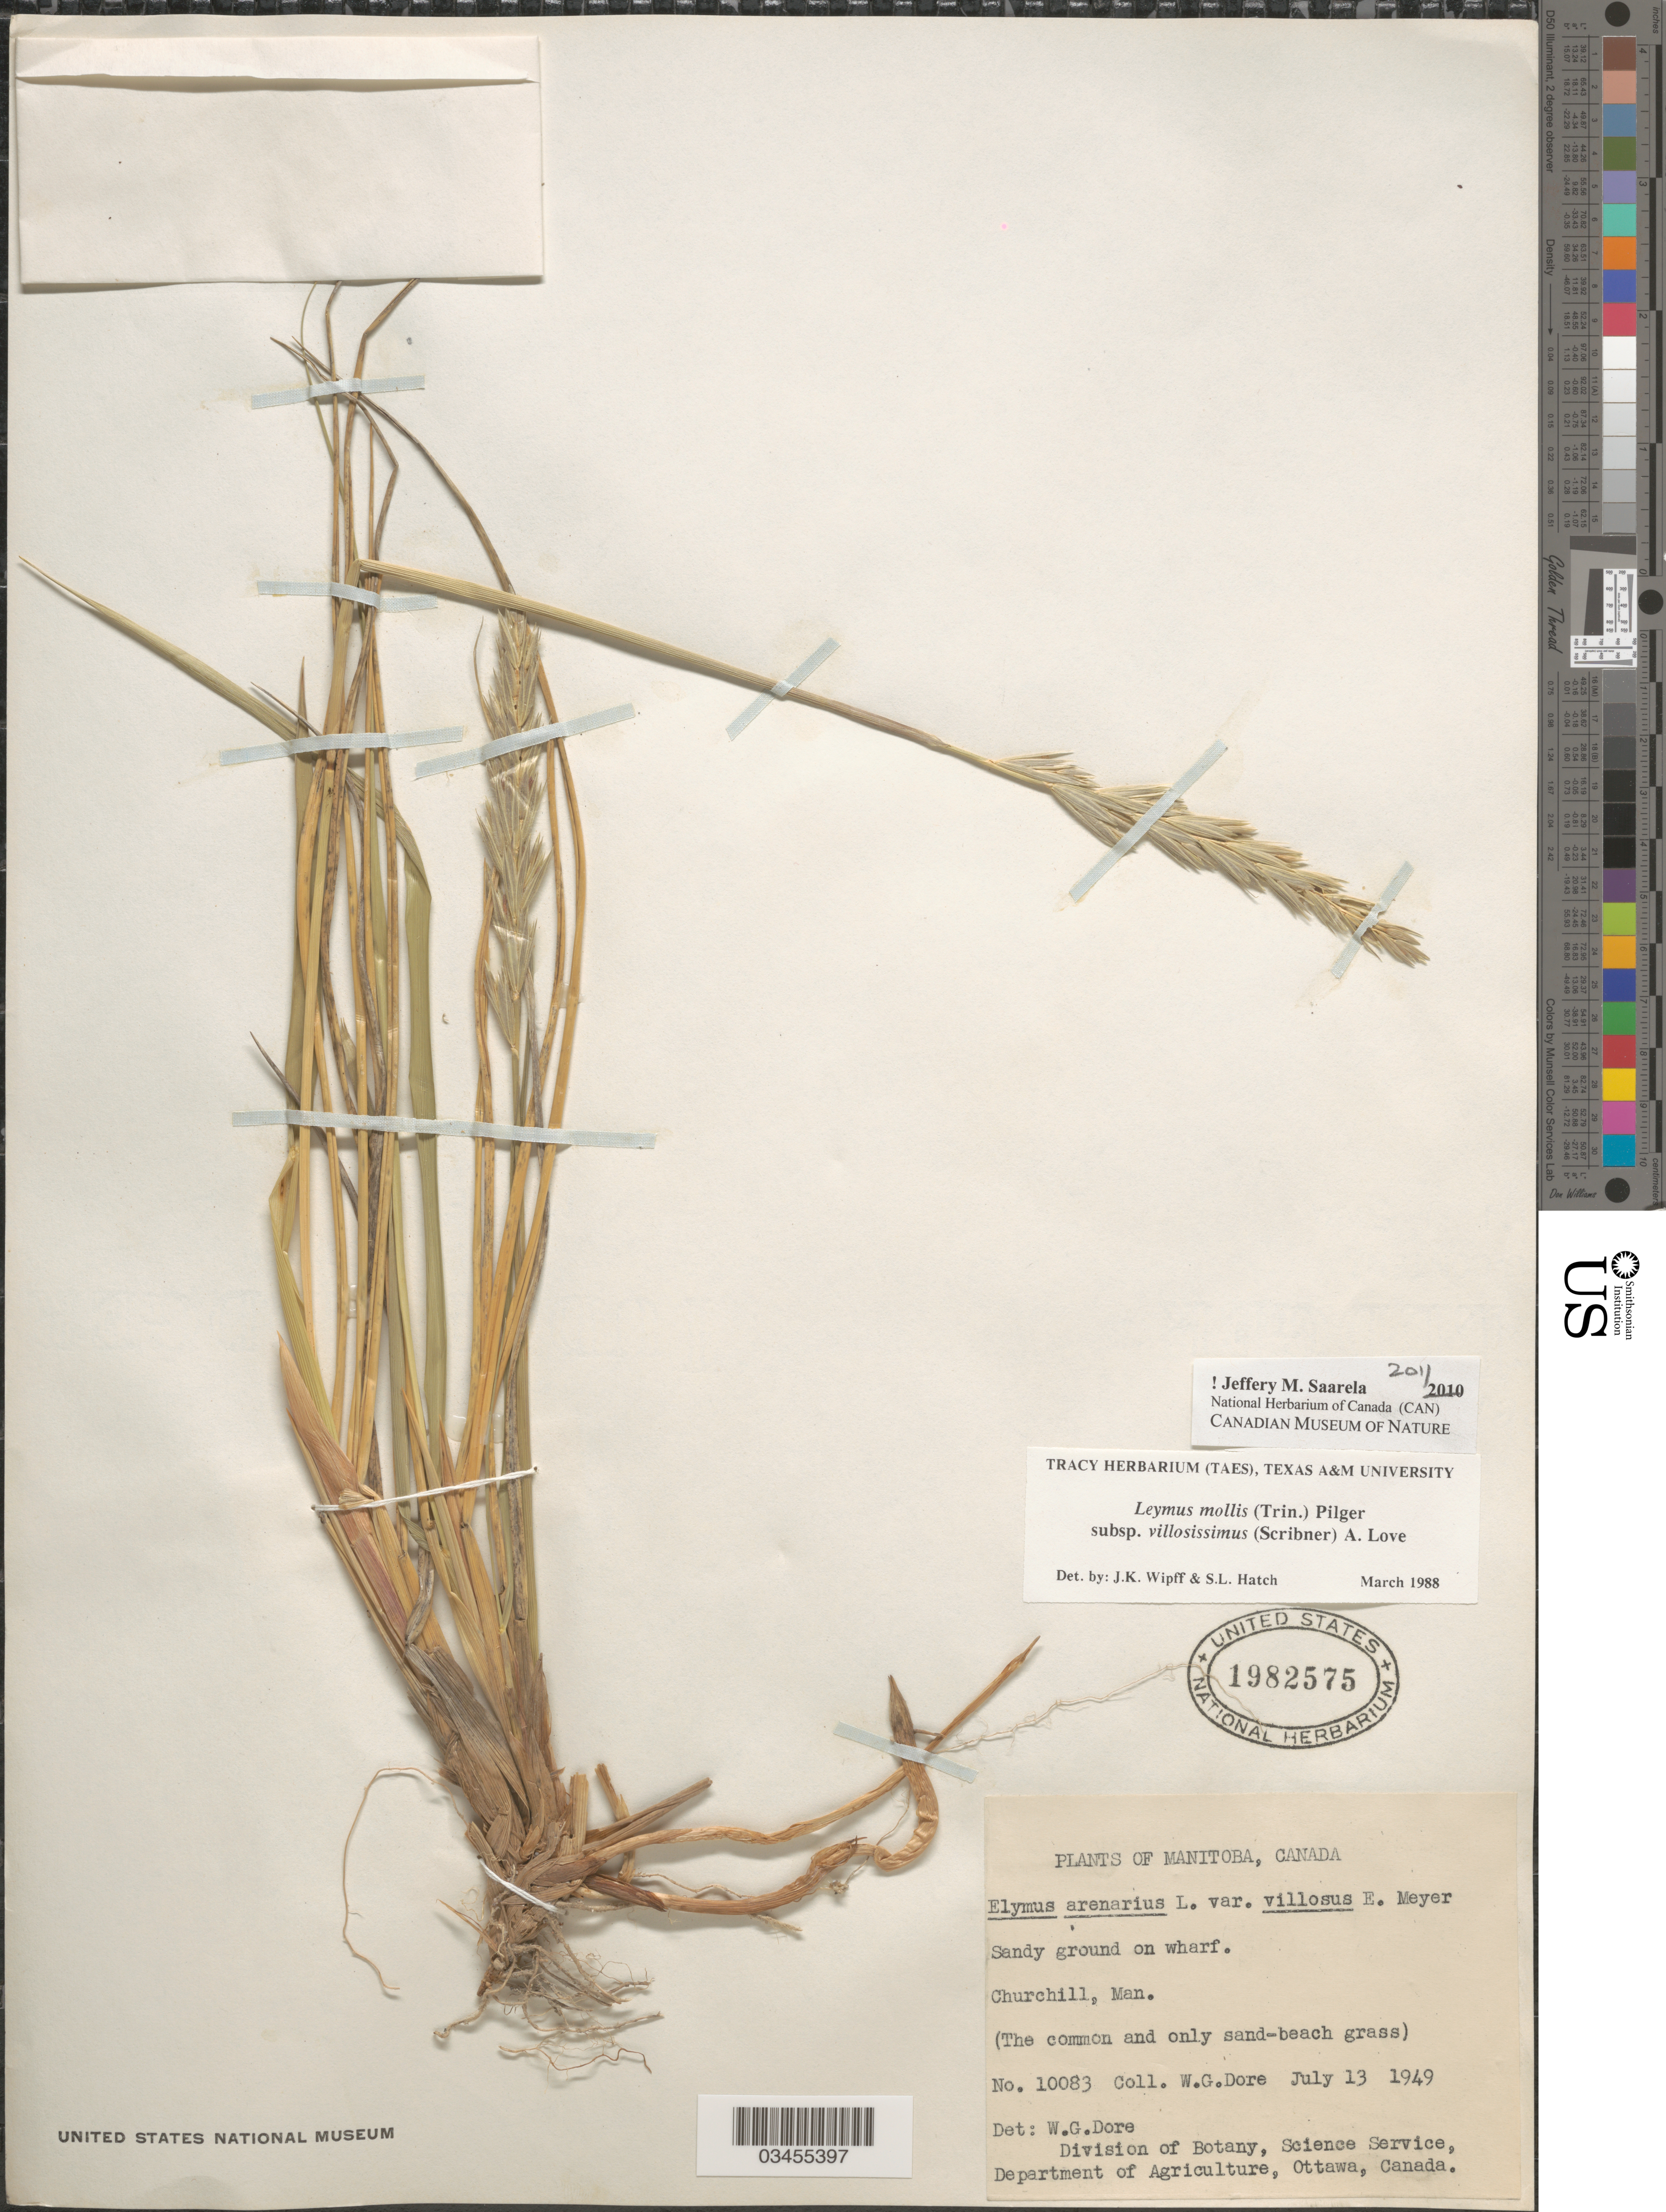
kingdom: Plantae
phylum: Tracheophyta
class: Liliopsida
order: Poales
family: Poaceae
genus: Leymus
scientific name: Leymus mollis subsp. villosissimus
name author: (Scribn.) Á. Löve & D. Löve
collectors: W. Dore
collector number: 10083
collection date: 1949-07-13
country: Canada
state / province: Manitoba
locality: Churchill.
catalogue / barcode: US 1982575